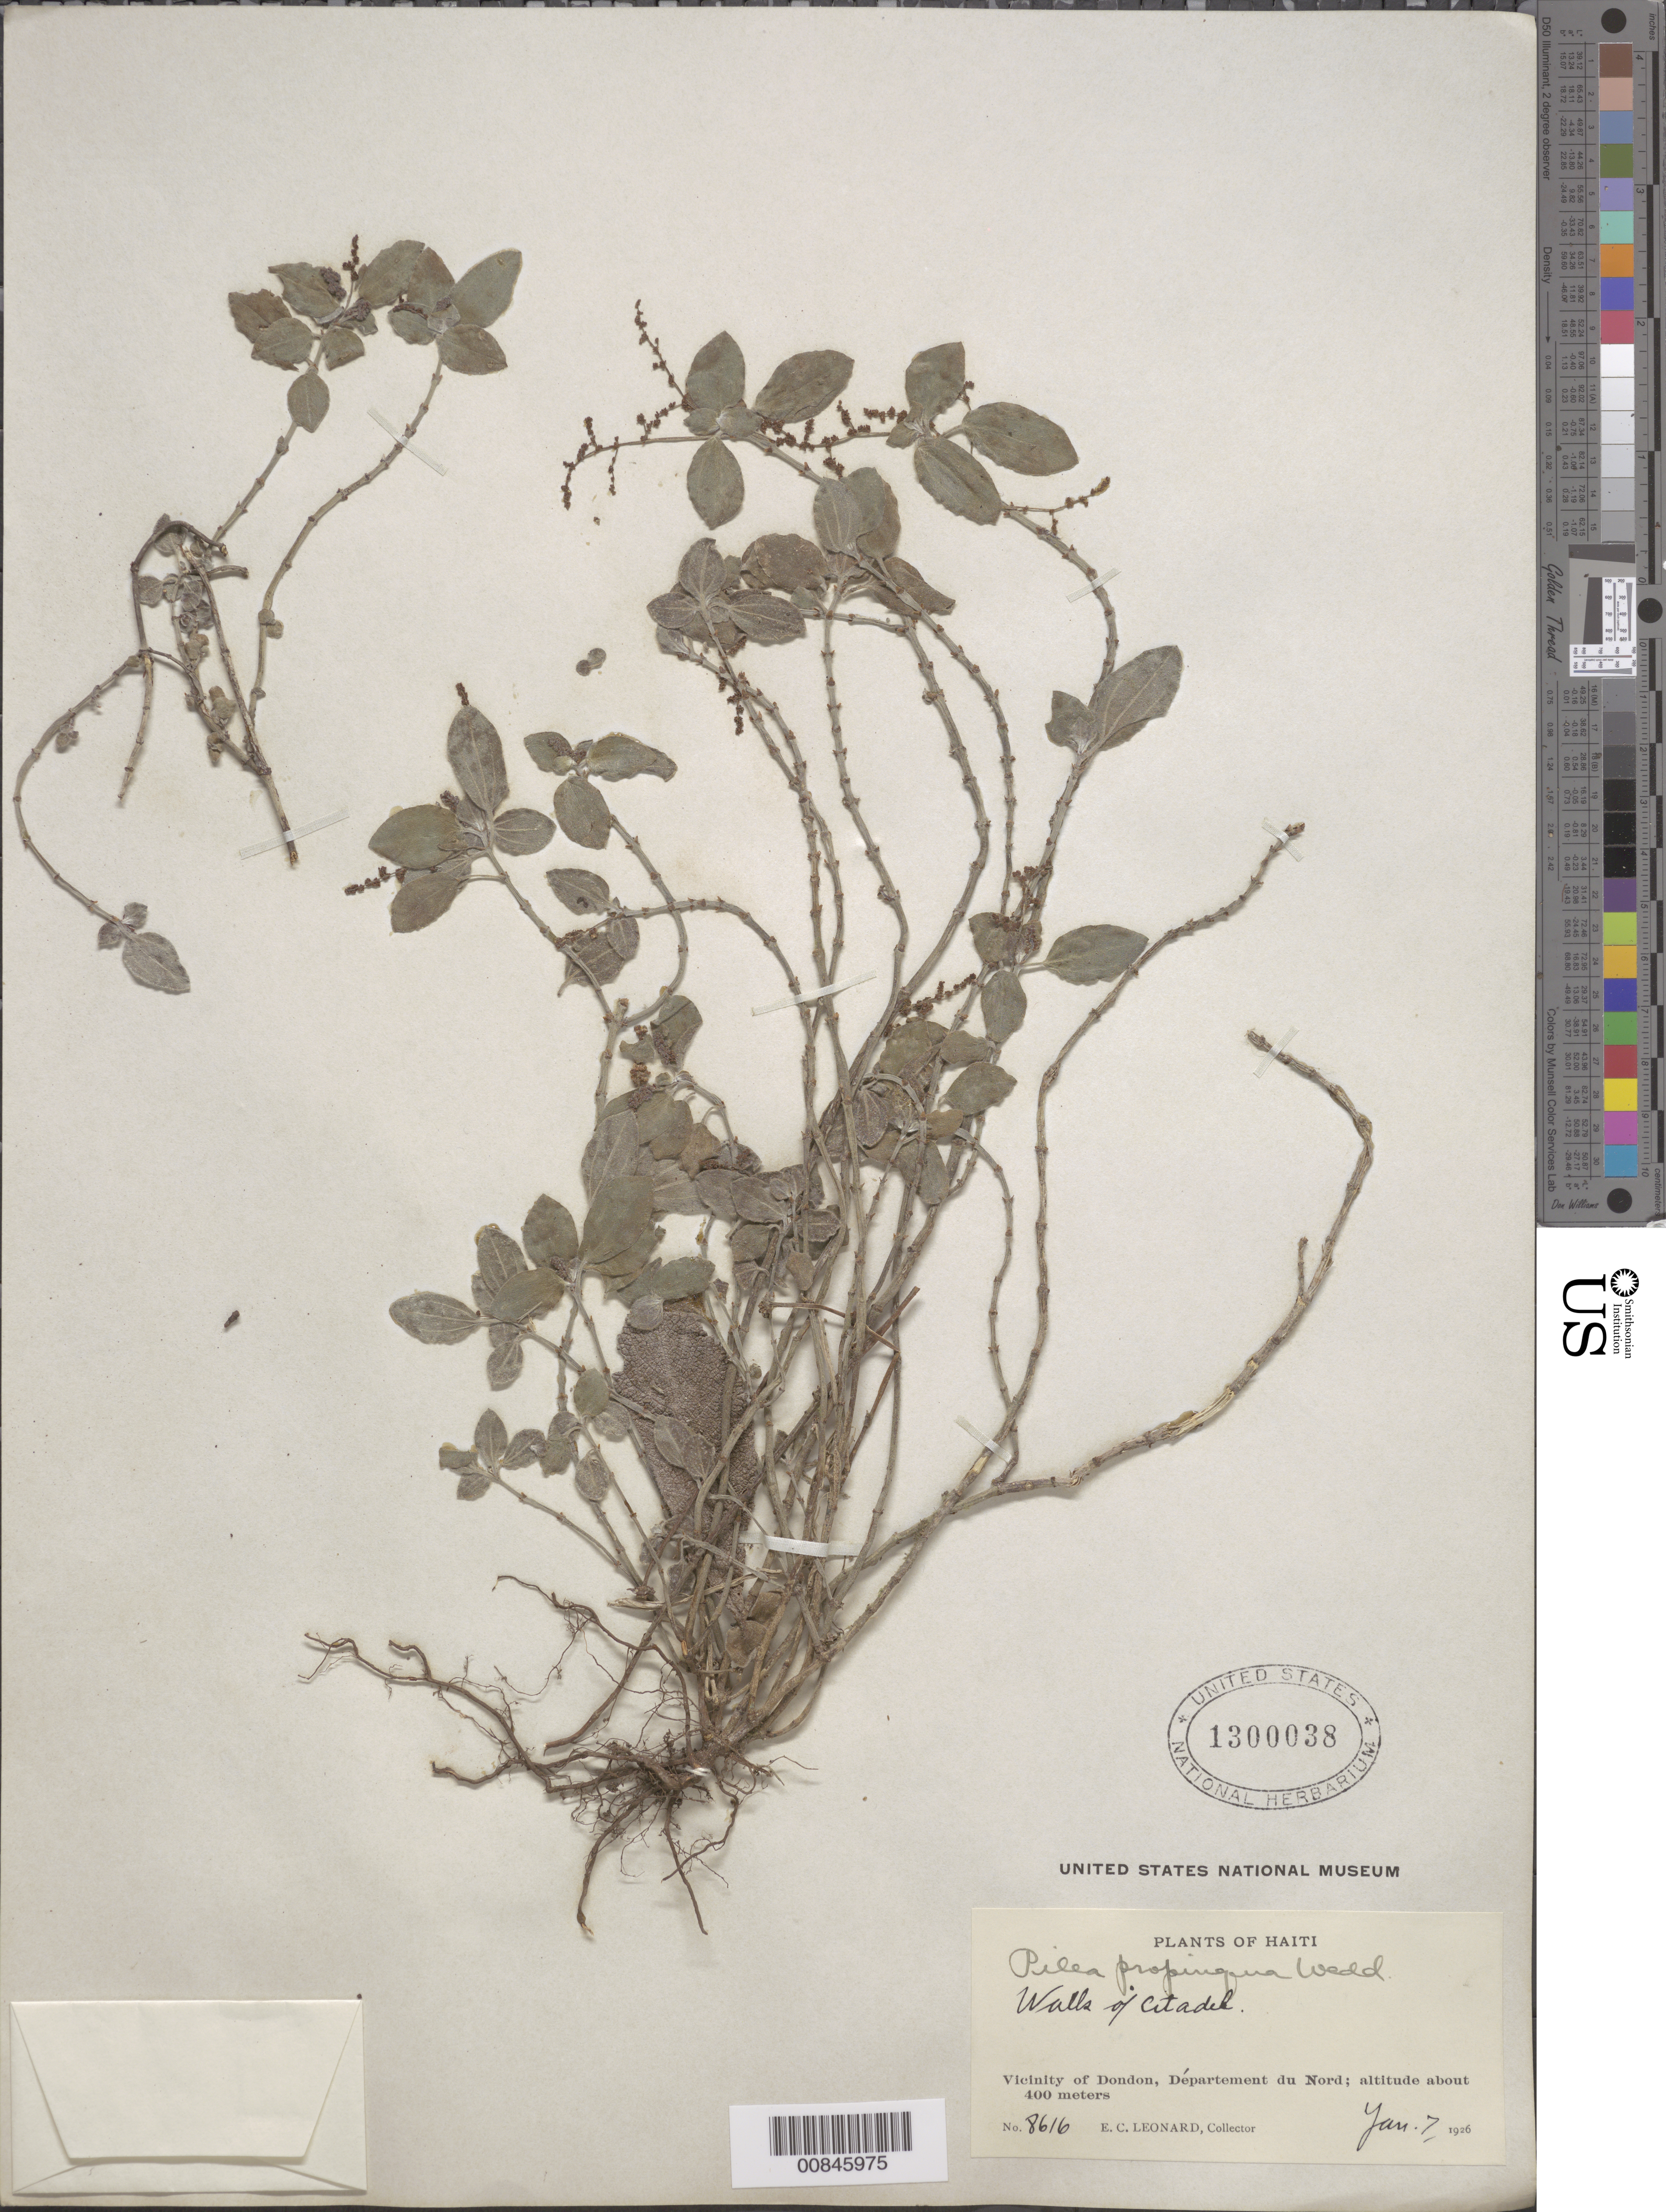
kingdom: Plantae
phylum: Tracheophyta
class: Magnoliopsida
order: Rosales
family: Urticaceae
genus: Pilea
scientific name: Pilea propinqua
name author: Wedd.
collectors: E. C. Leonard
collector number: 8616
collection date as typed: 07 Jan 1926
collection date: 1926-01-07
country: Haiti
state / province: Nord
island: Hispaniola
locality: Vicinity of Dondon. Walls of Citadel.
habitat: Walls of Citadel.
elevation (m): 400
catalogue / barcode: US 1300038